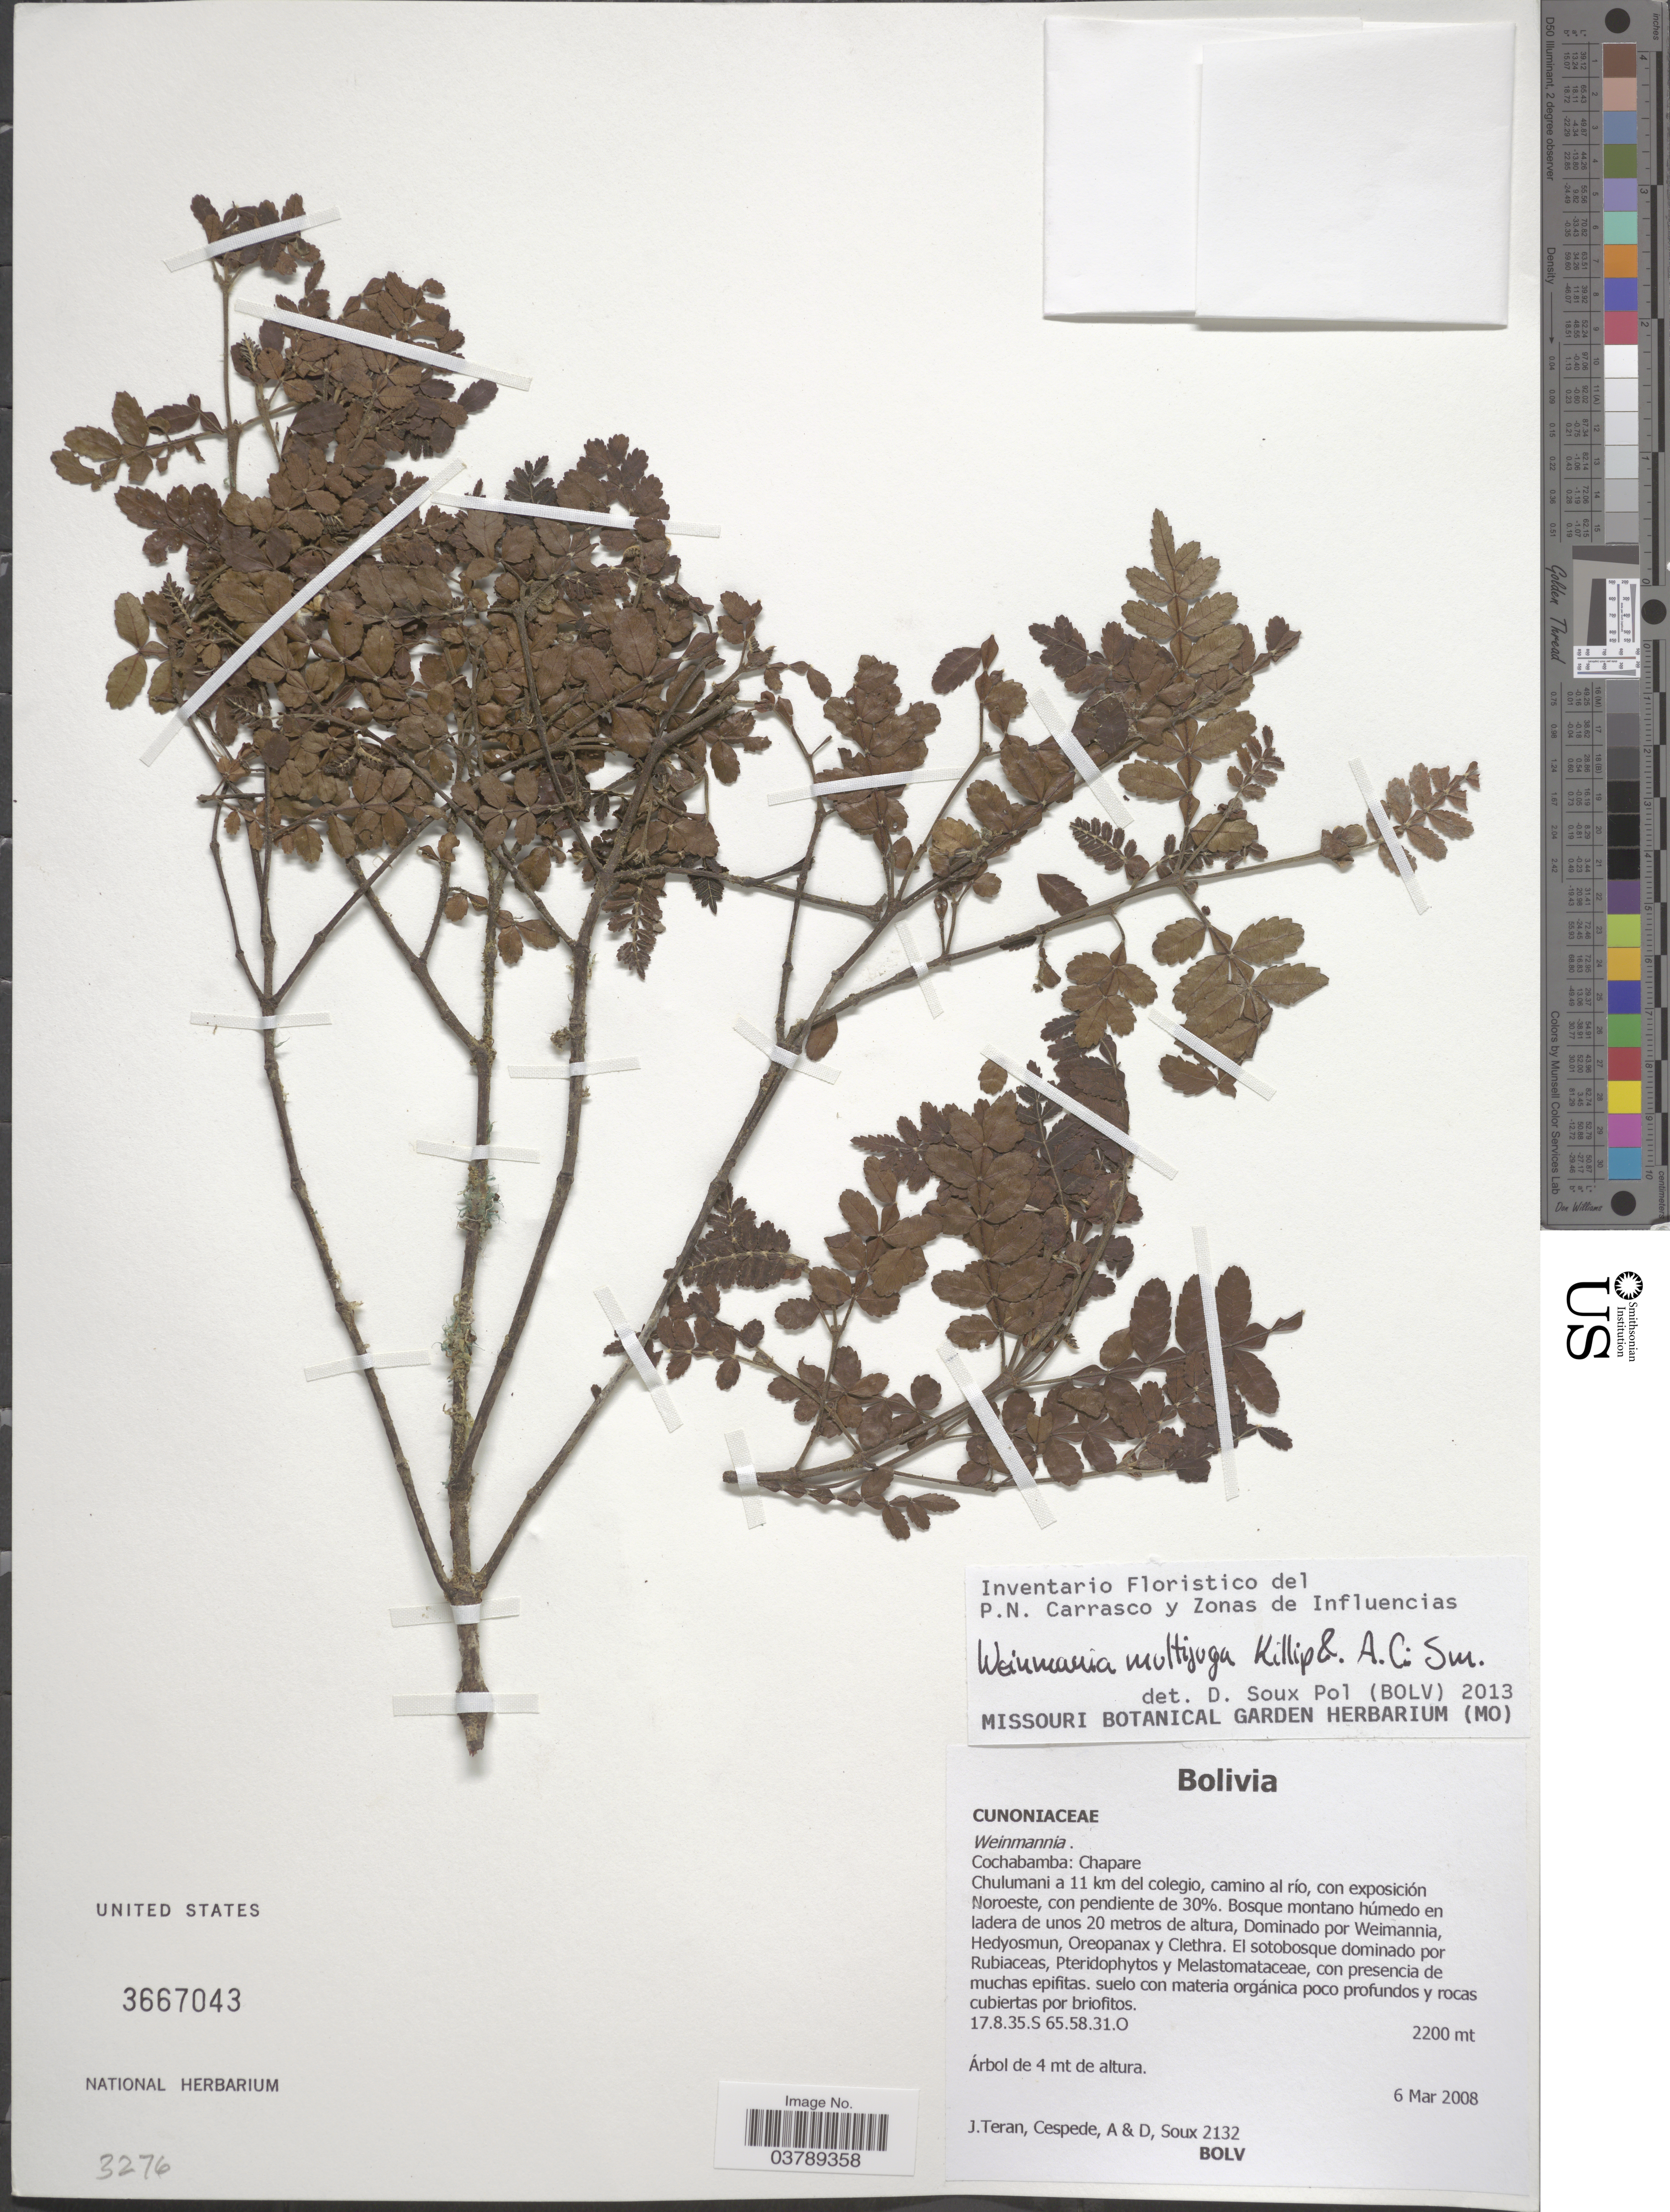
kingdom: Plantae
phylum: Tracheophyta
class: Magnoliopsida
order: Oxalidales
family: Cunoniaceae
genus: Weinmannia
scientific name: Weinmannia multijuga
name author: Killip & A.C. Sm.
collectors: J. Teran, A. Cespede & D. Soux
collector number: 2132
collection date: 2008-03-06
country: Bolivia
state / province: Cochabamba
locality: Chapare. Chulumani a 11 km del colegio, camino al río, con exposición Noroeste, con pendiente de 30%.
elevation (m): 2200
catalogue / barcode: US 3667043